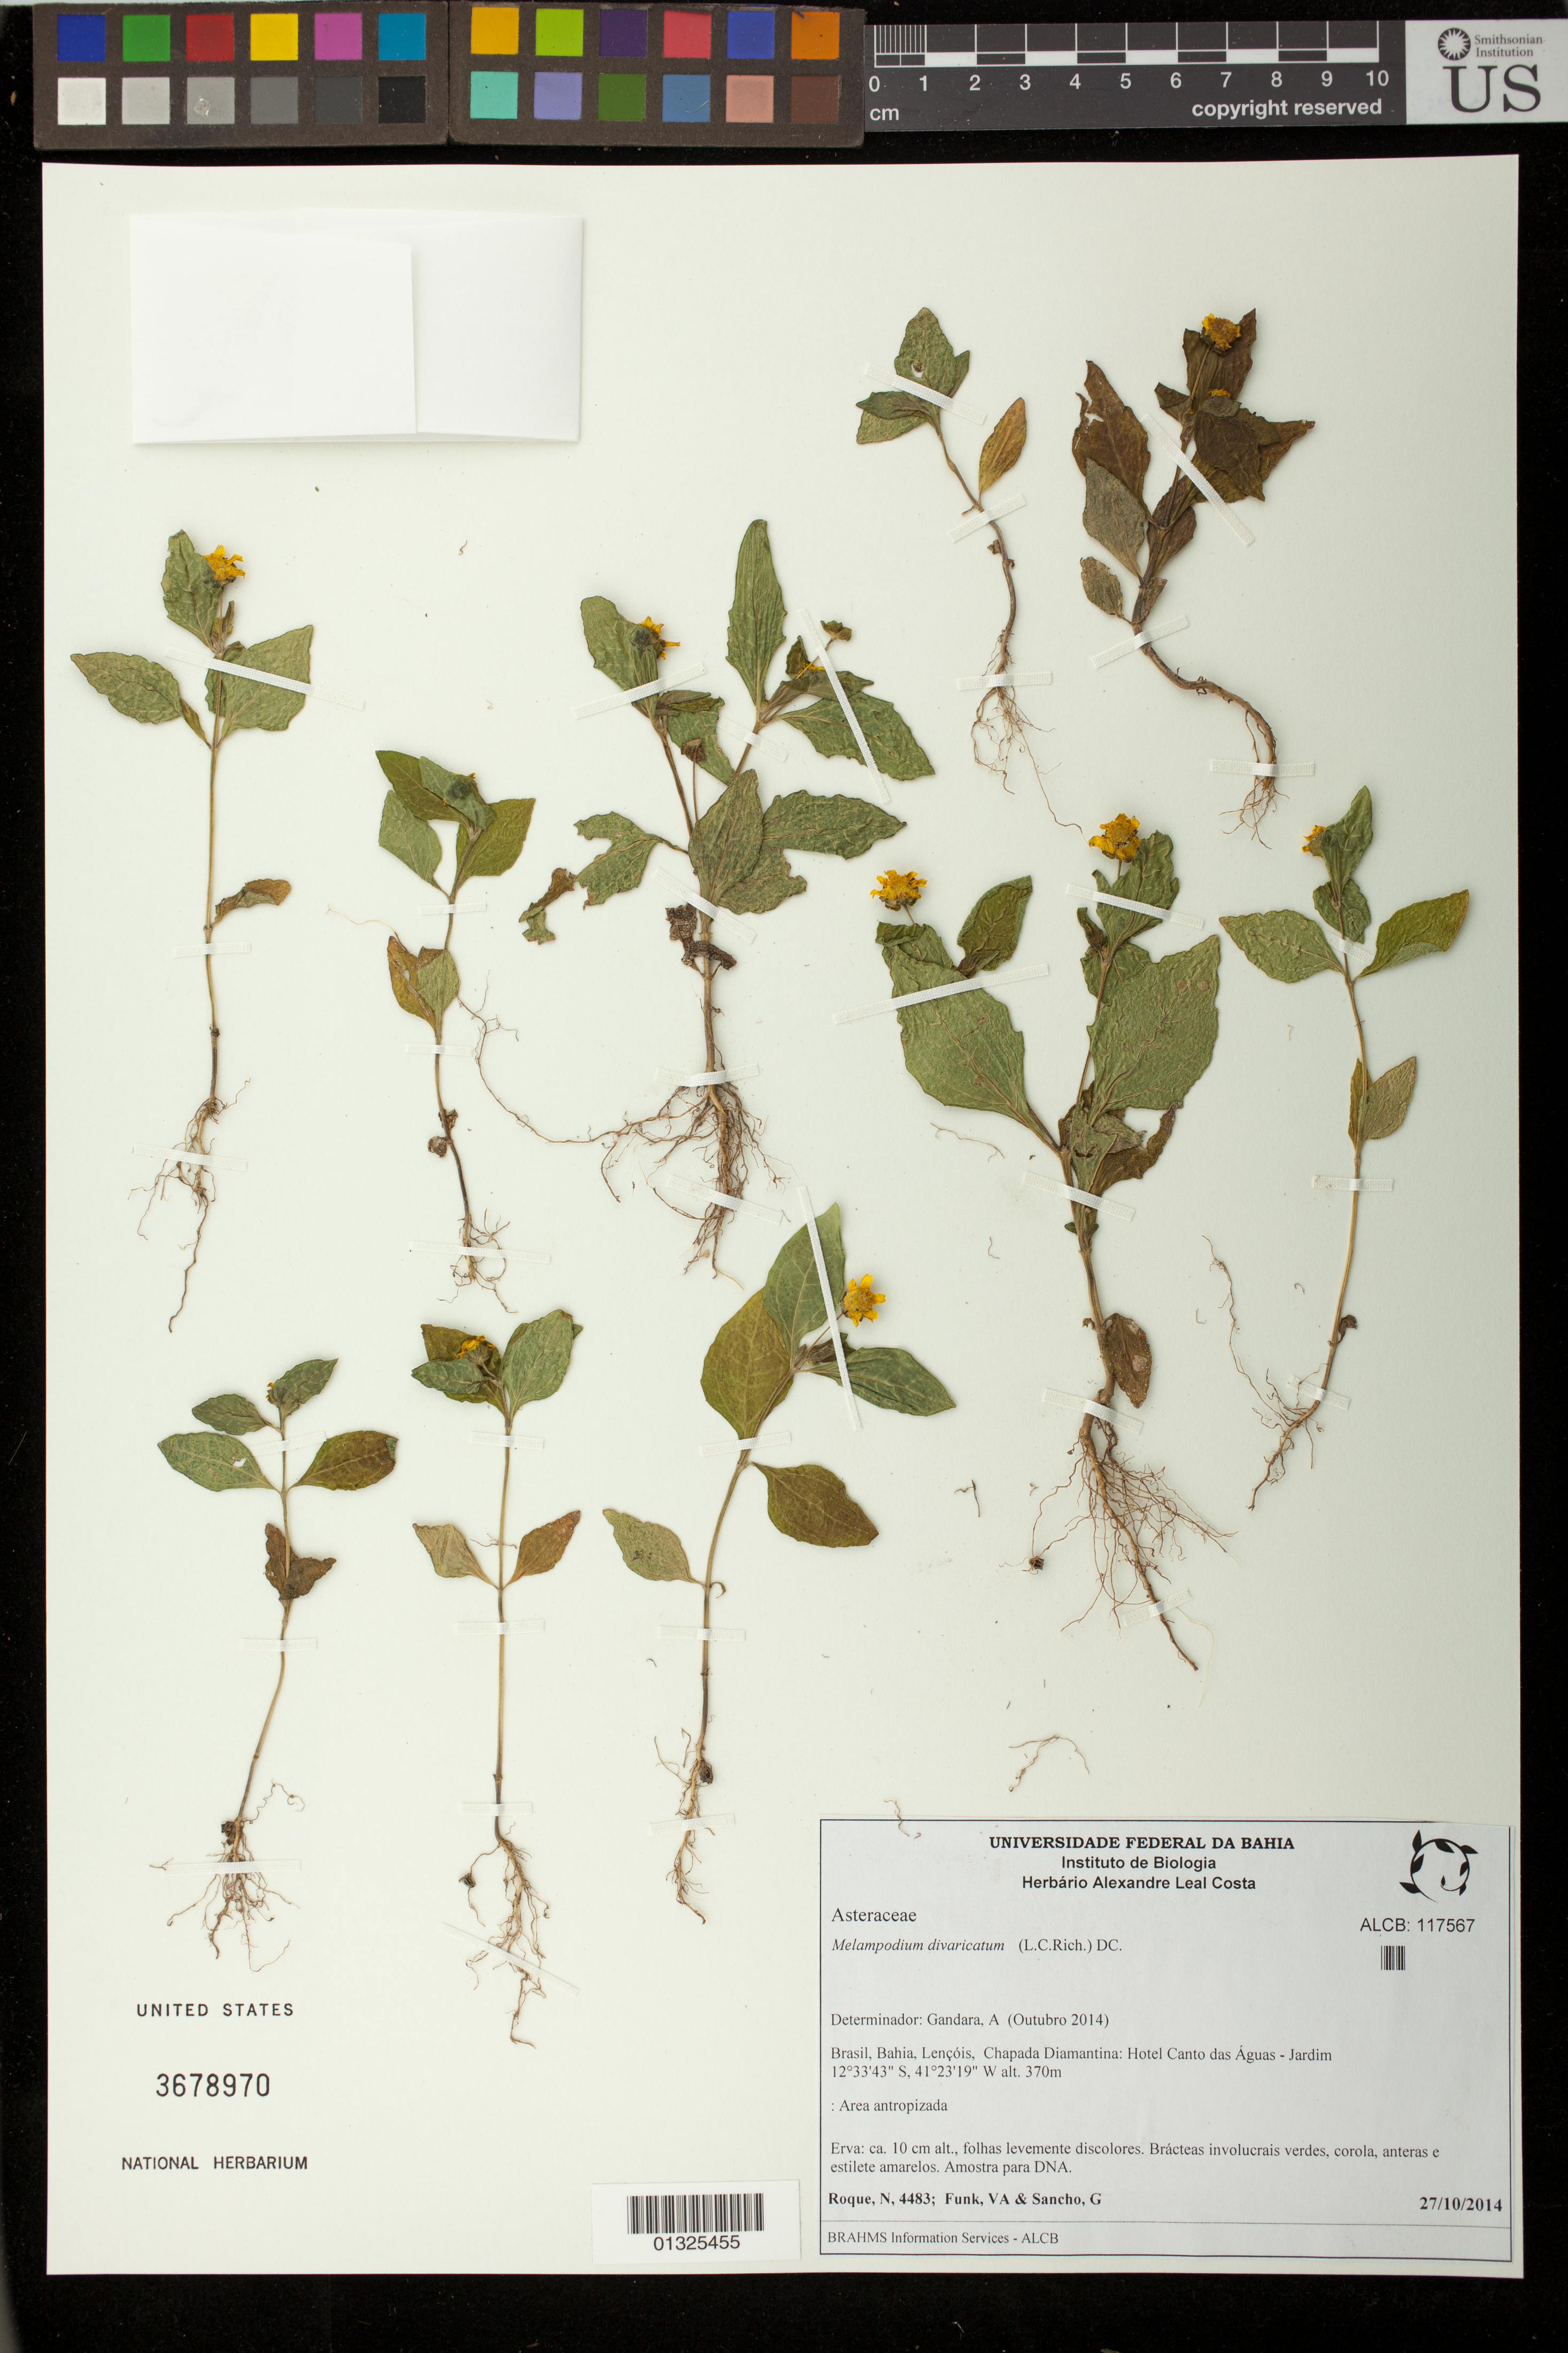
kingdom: Plantae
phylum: Tracheophyta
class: Magnoliopsida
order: Asterales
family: Asteraceae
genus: Melampodium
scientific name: Melampodium divaricatum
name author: (Rich.) DC.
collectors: V. Funk & G. Sancho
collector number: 4483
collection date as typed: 27 October 2014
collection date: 2014-10-27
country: Brazil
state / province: Bahia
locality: Lencois, Campada Diamantina: Hotel Canto das Aquas - Jardim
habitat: Area antropizada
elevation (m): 370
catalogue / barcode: US 3678970